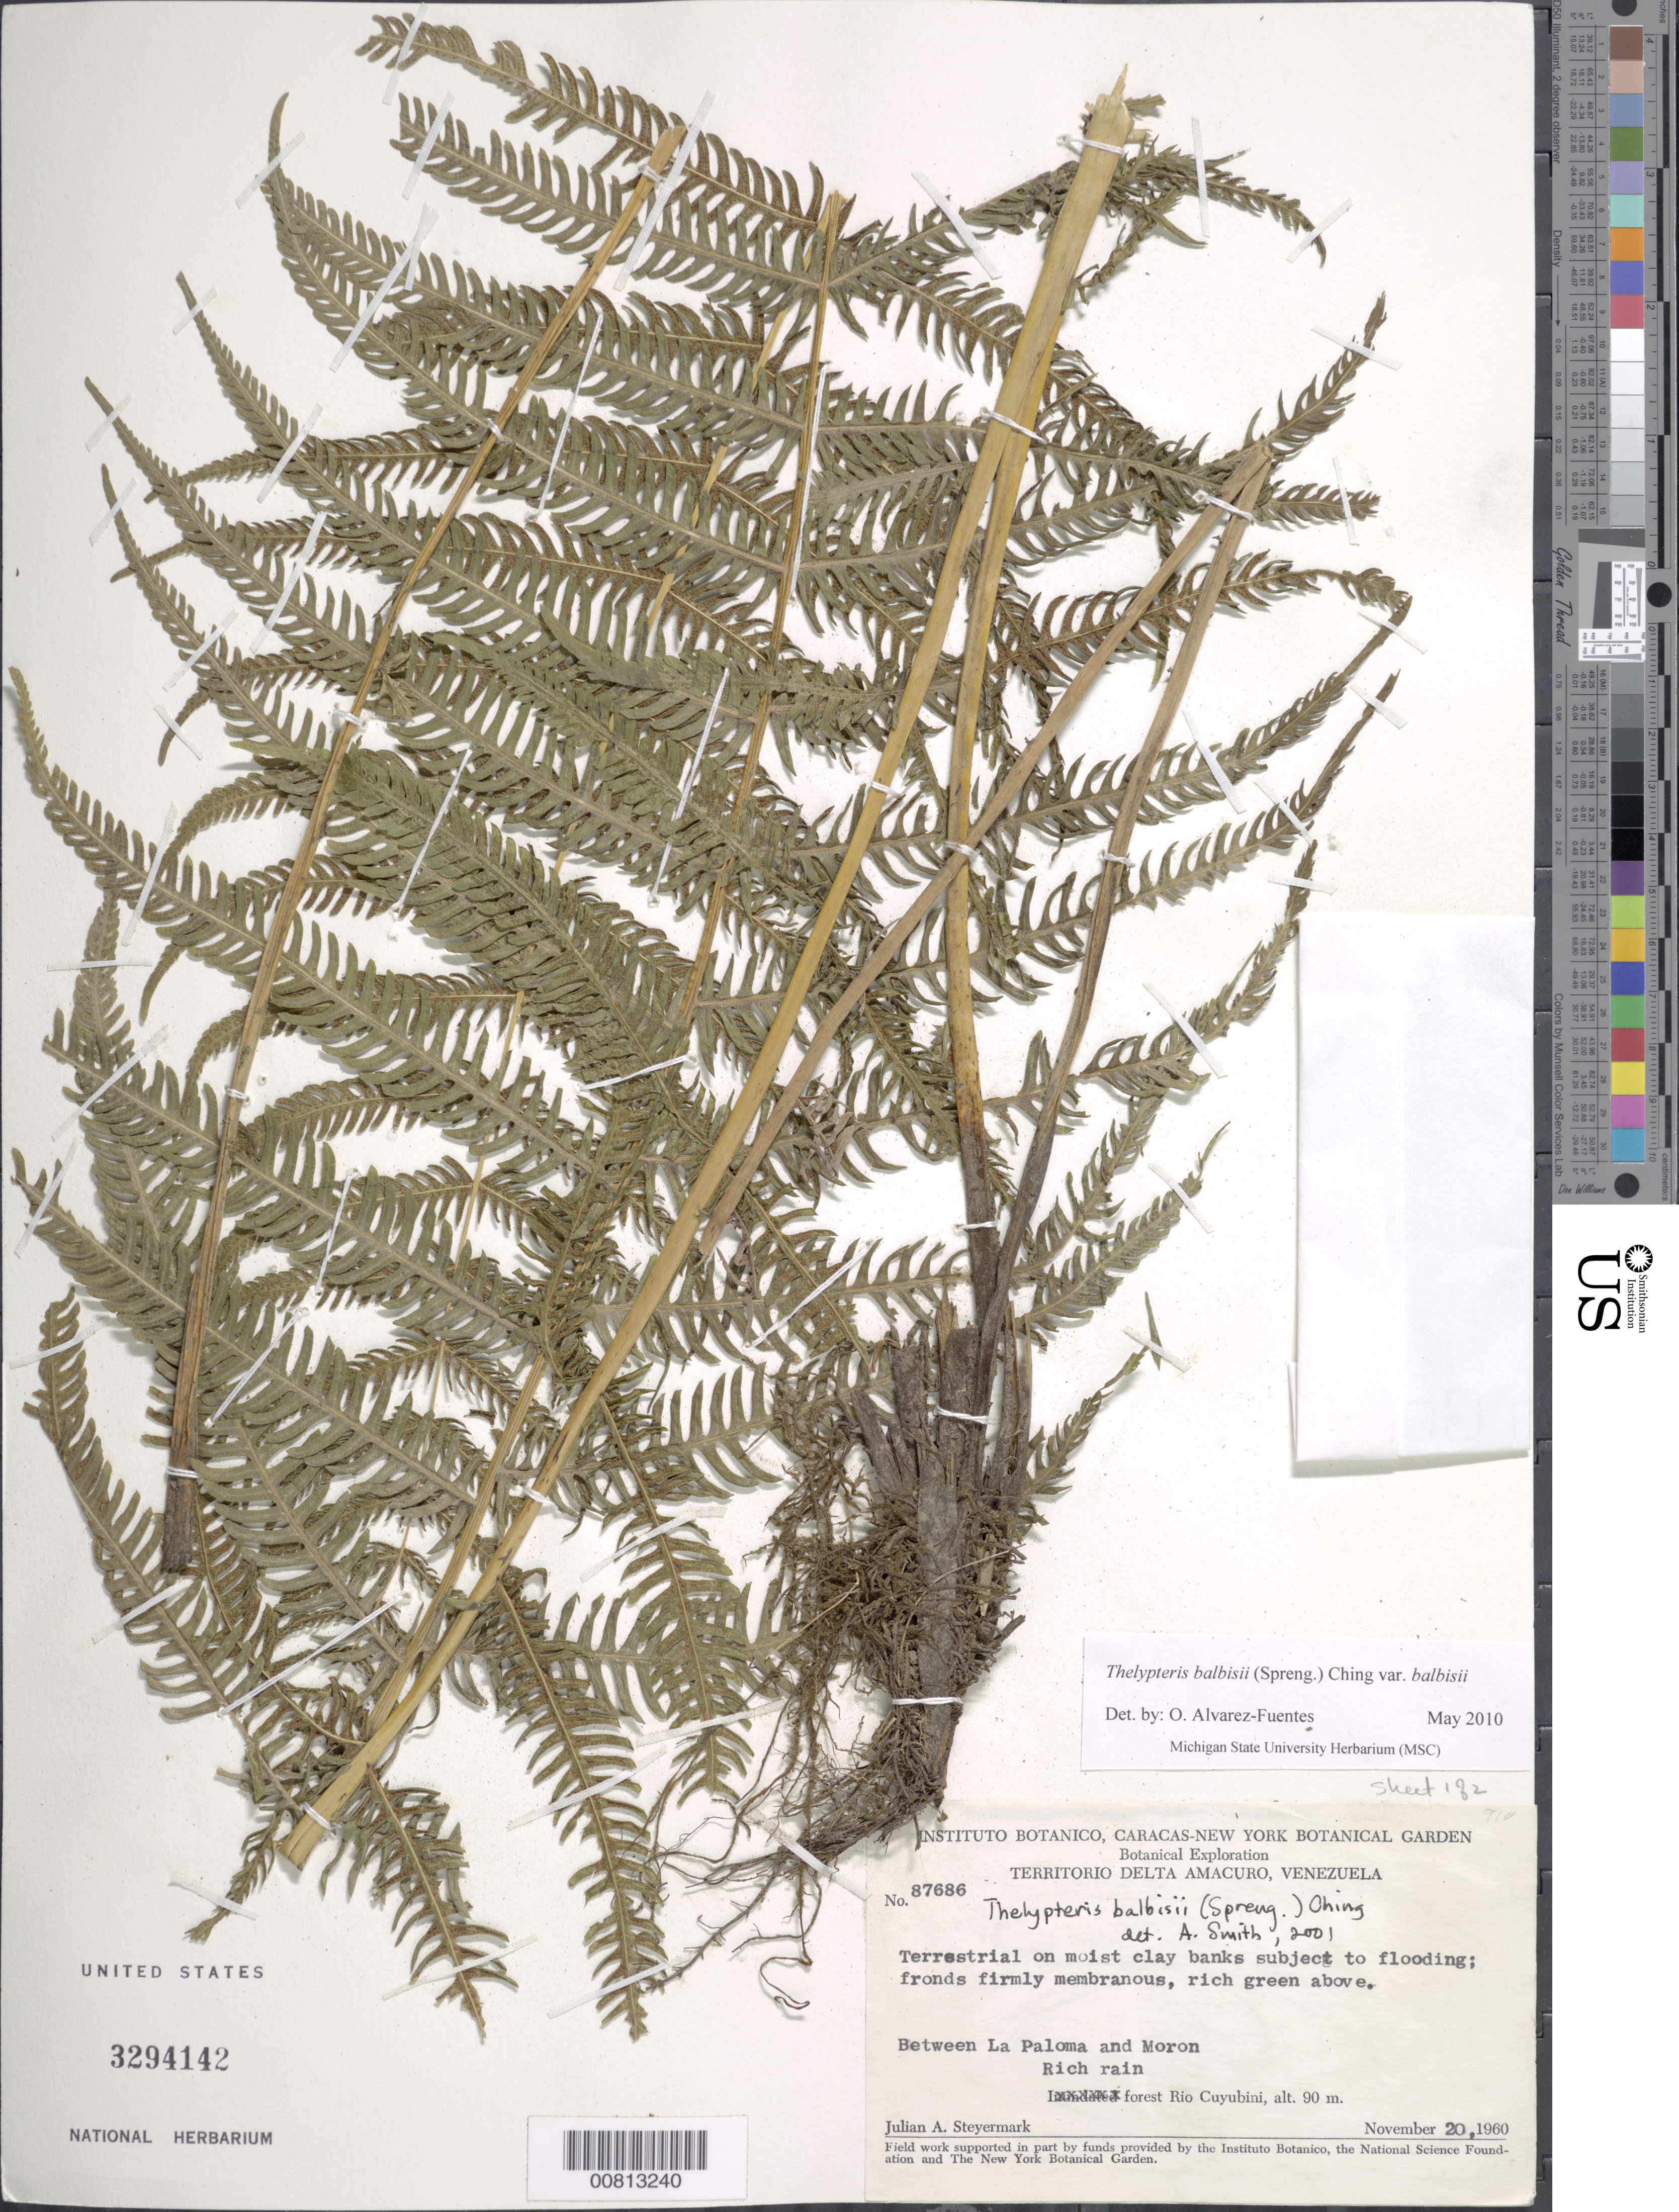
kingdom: Plantae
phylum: Tracheophyta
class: Polypodiopsida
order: Polypodiales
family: Thelypteridaceae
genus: Amauropelta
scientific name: Amauropelta balbisii (Spreng.) comb. nov., ined. 2015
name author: (Spreng.)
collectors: J. Steyermark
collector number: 87686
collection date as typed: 20-Nov-60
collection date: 1960-11-20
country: Venezuela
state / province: Delta Amacuro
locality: Río Cuyubini, between La Paloma and Moron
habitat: Rich rainforest; on moist clay banks subject to flooding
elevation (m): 90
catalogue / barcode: US 3294142